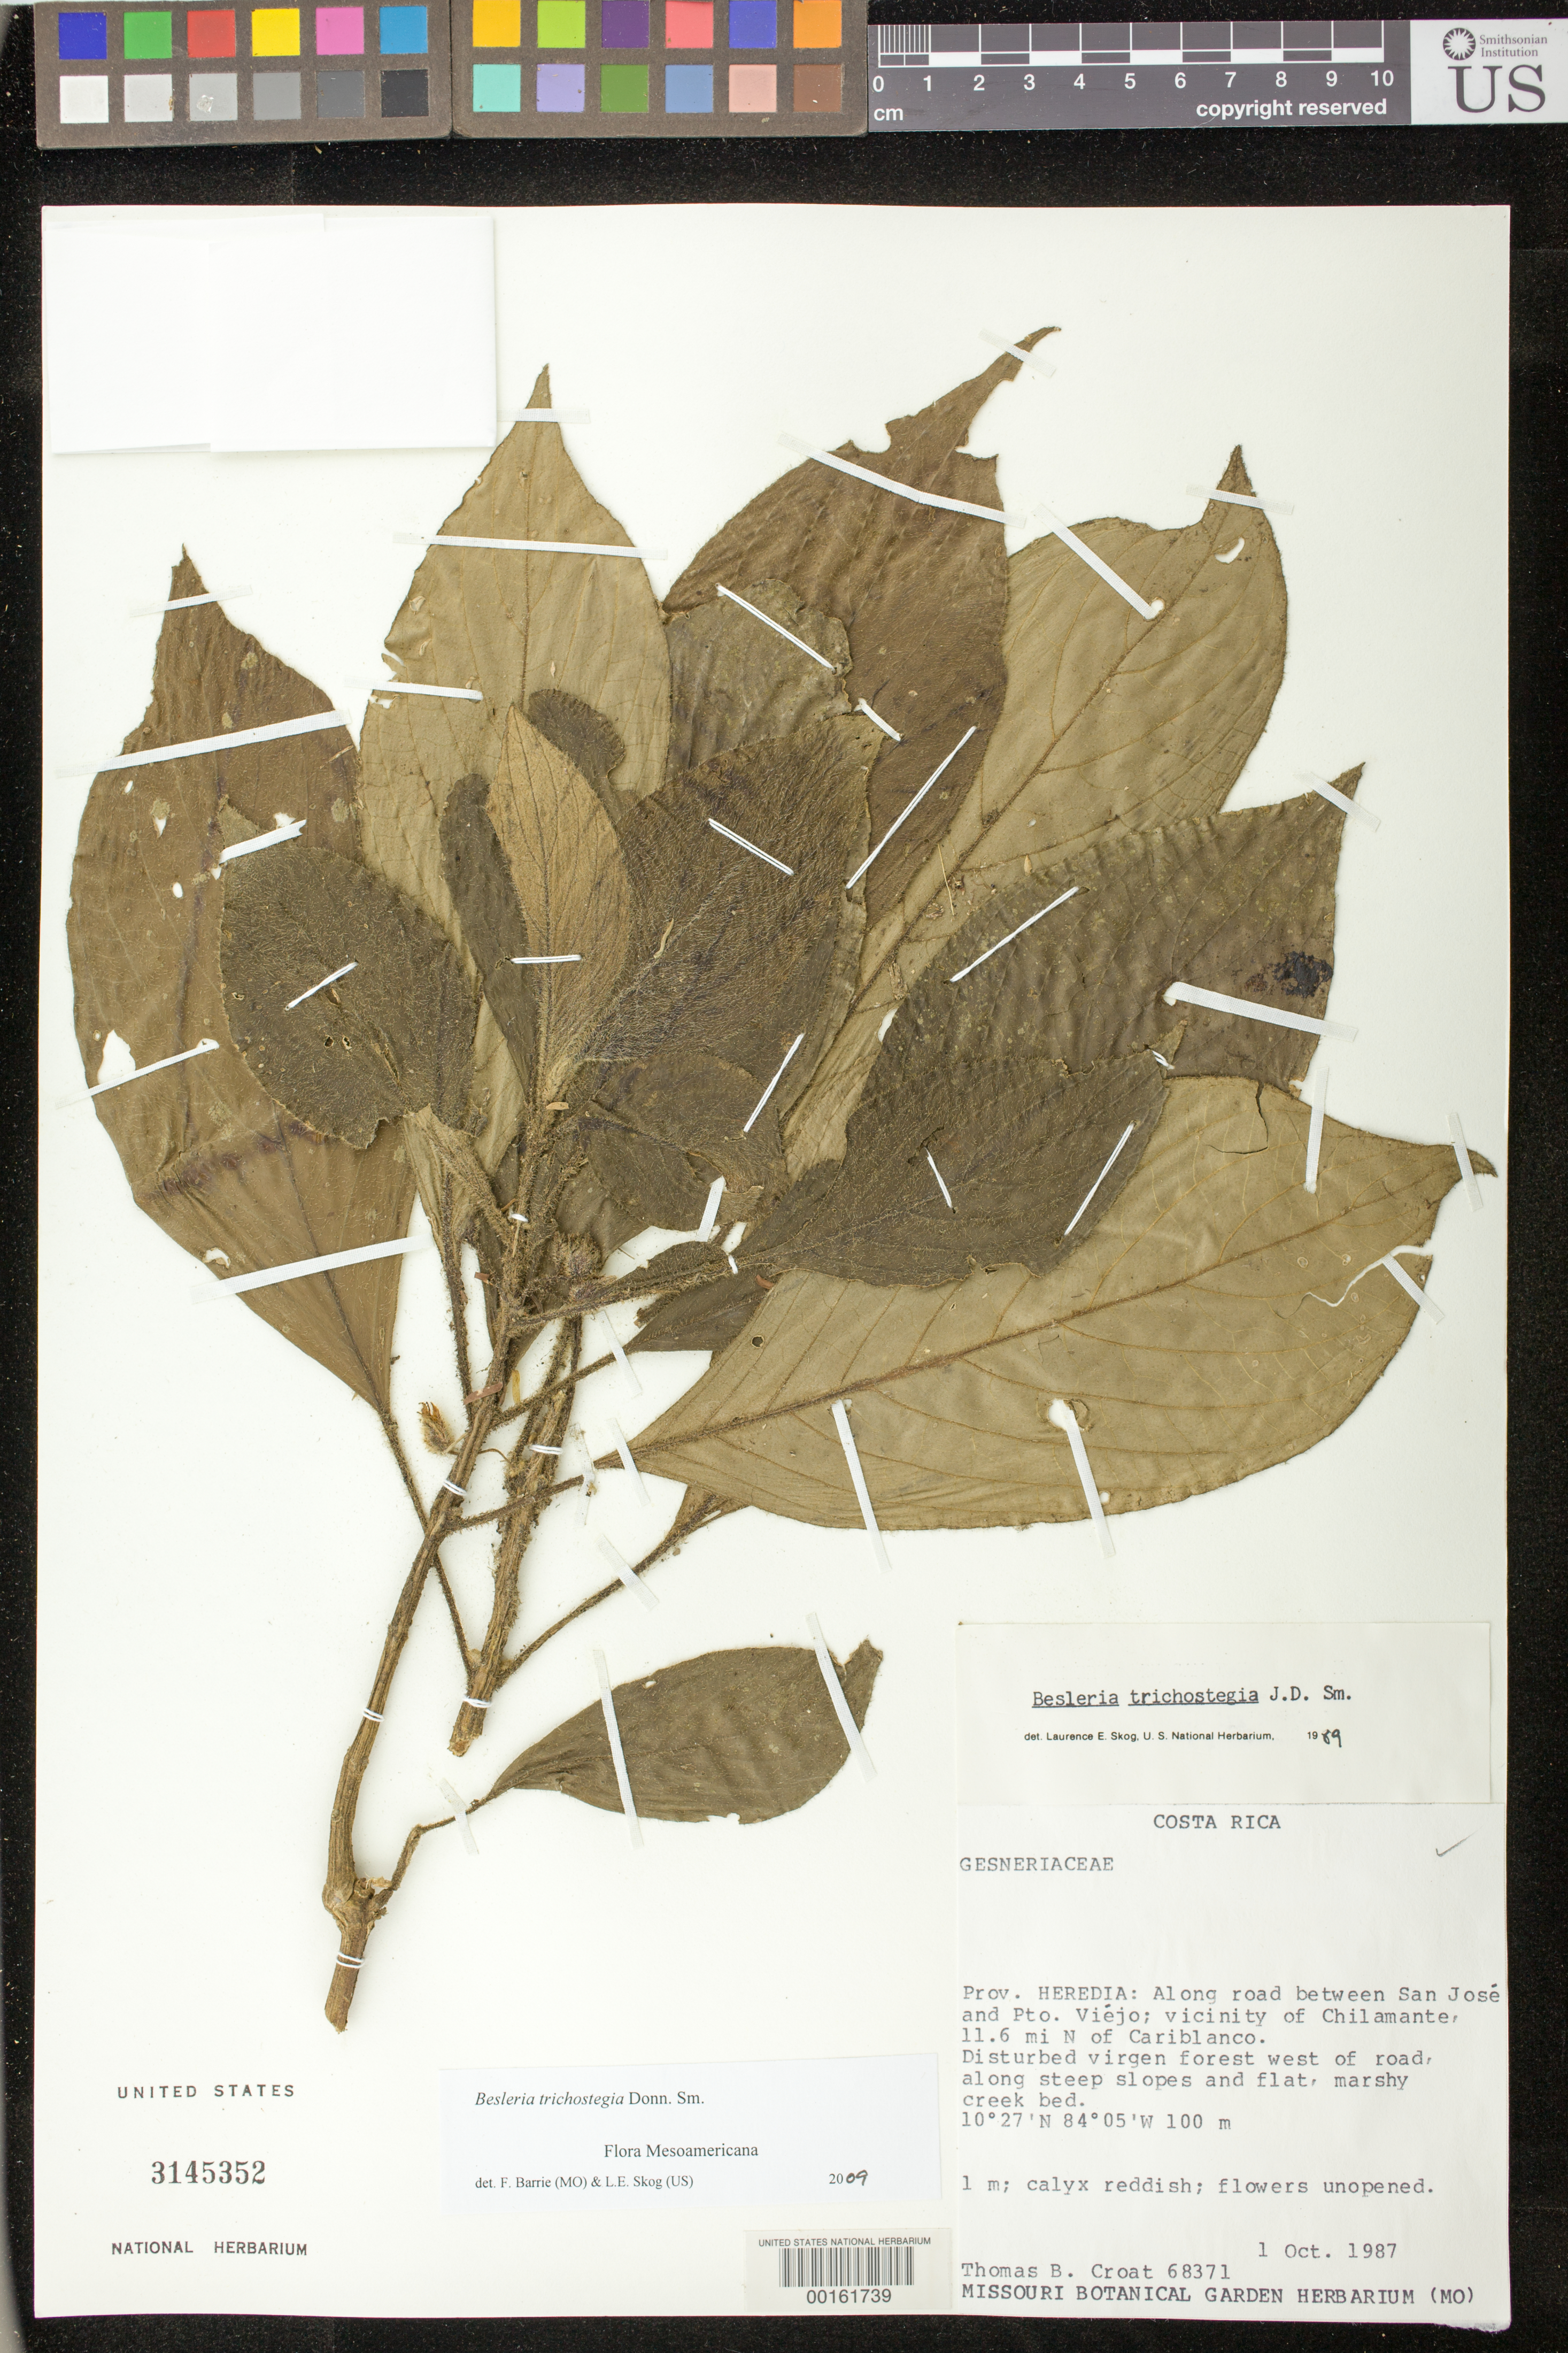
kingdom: Plantae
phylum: Tracheophyta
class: Magnoliopsida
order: Lamiales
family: Gesneriaceae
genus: Besleria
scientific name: Besleria trichostegia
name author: Donn. Sm.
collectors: T. B. Croat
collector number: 68371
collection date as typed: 01 Oct 1987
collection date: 1987-10-01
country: Costa Rica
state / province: Heredia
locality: Along road between San Jose and Pto Viejo, vicinity of Chilamante, 11.6 mi N of Cariblanco, W of rd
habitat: Disturbed virgin forest along steep slopes and creek..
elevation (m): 100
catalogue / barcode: US 3145352